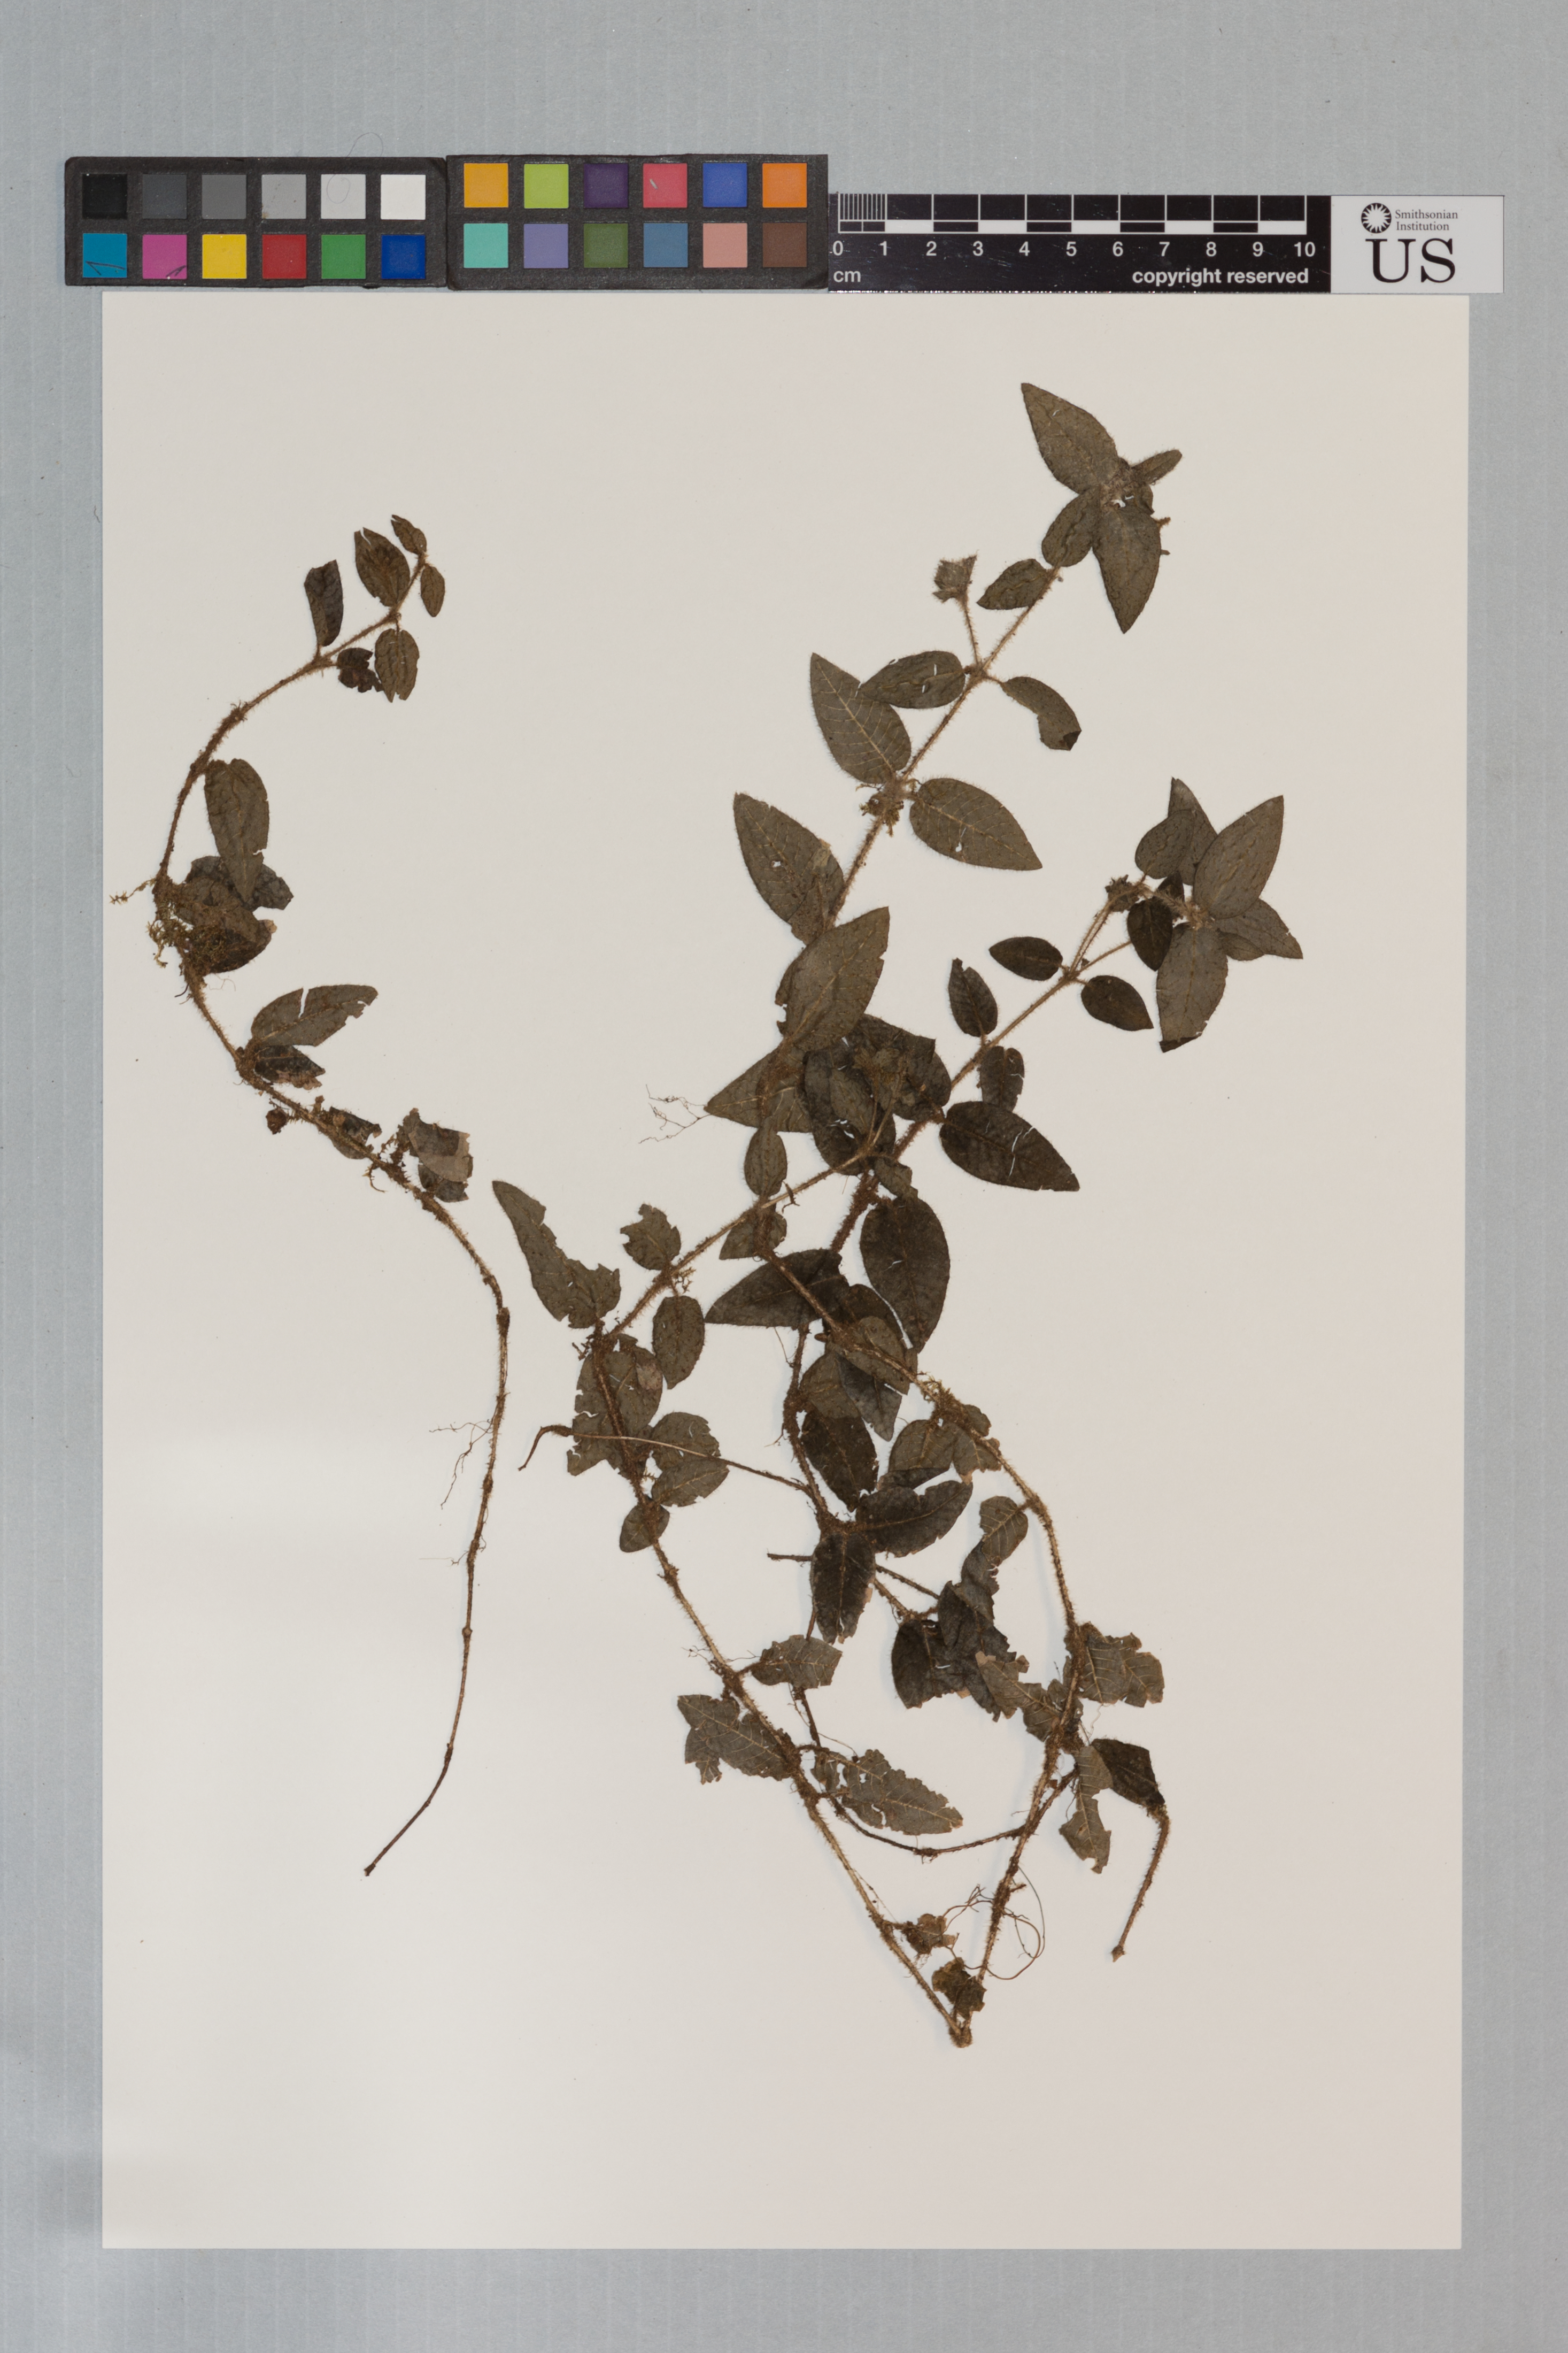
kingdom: Plantae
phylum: Tracheophyta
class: Magnoliopsida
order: Gentianales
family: Rubiaceae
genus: Psychotria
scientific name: Psychotria variegata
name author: Steyerm.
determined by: Kirkbride, J. H.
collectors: R. Oldeman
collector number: T 610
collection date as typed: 28 Apr 1970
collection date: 1970-04-28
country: French Guiana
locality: Rivière Yaroupi, entre Saut Ouaimicouaré et Saut Couéki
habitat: Foret sur la rive gauche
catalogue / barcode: US 3103432